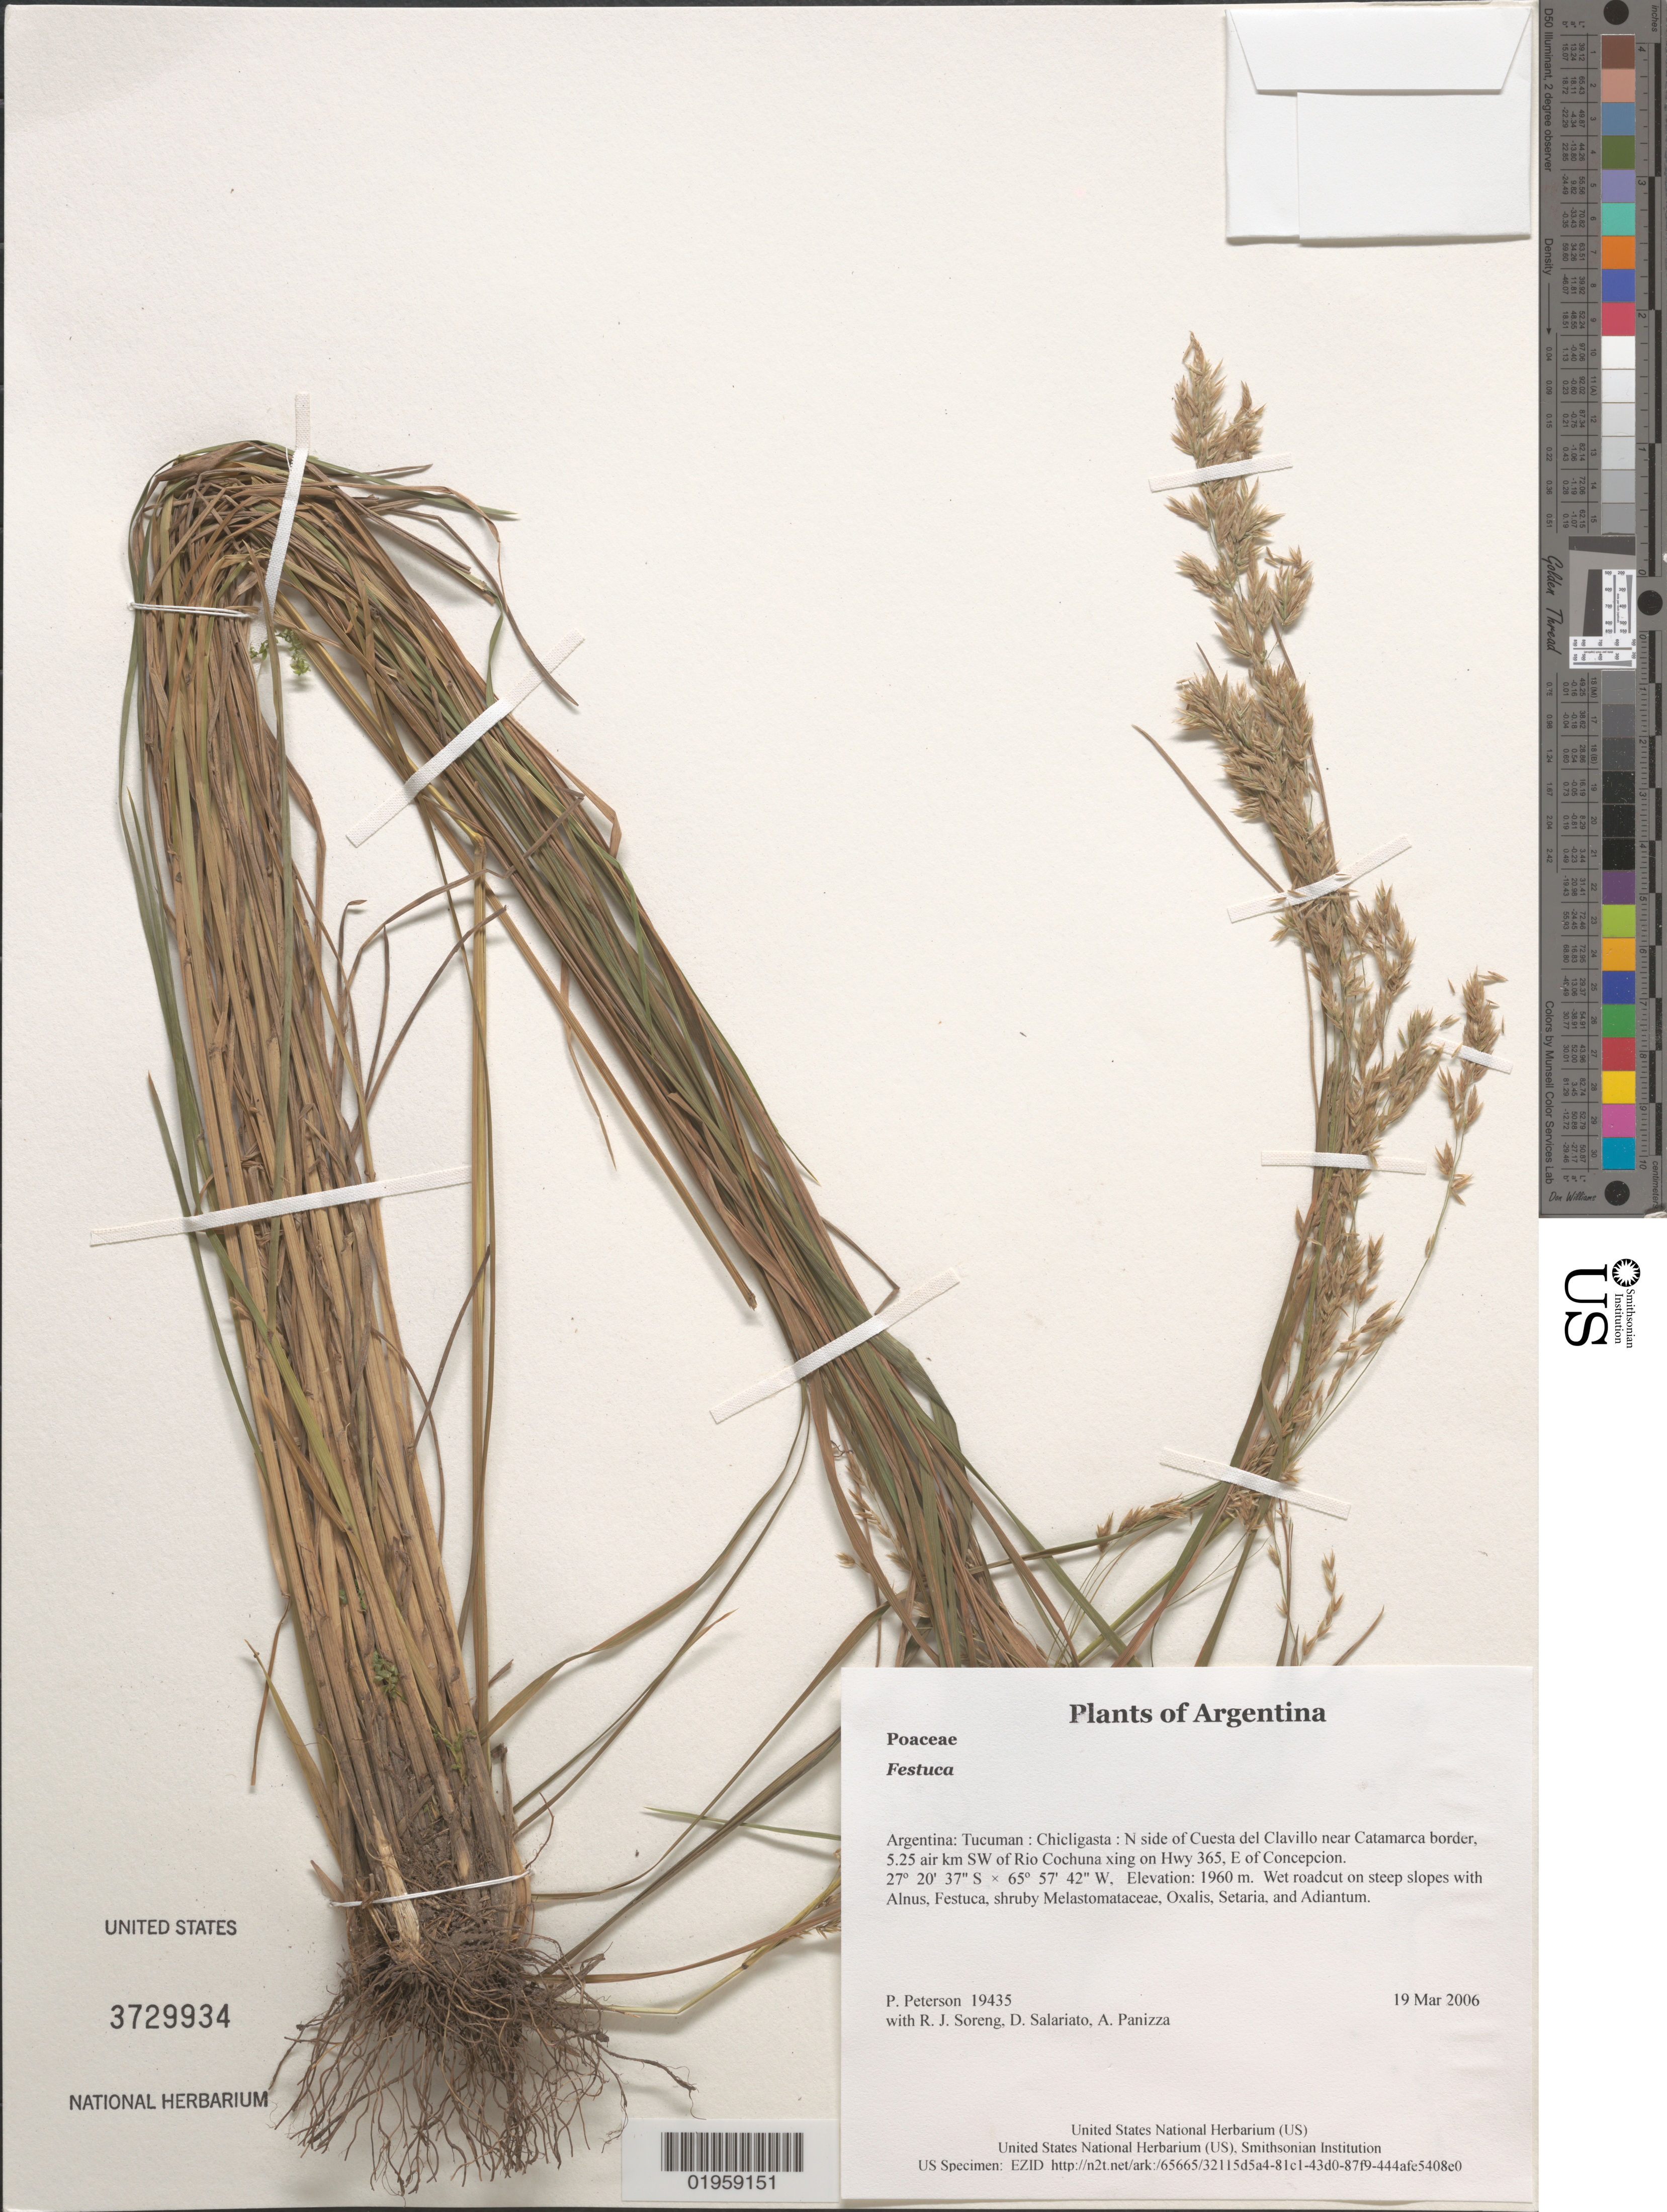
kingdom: Plantae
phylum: Tracheophyta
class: Liliopsida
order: Poales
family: Poaceae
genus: Festuca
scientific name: Festuca sp.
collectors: P. M. Peterson, R. J. Soreng, D. Salariato & A. Panizza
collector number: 19435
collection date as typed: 19 Mar 2006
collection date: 2006-03-19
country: Argentina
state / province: Tucuman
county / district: Chicligasta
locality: N side of Cuesta del Clavillo near Catamarca border, 5.25 air km SW of Rio Cochuna xing on Hwy 365, E of Concepcion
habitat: Wet roadcut on steep slopes with Alnus, Festuca, shruby Melastomataceae, Oxalis, Setaria, and Adiantum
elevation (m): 1960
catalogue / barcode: US 3729934